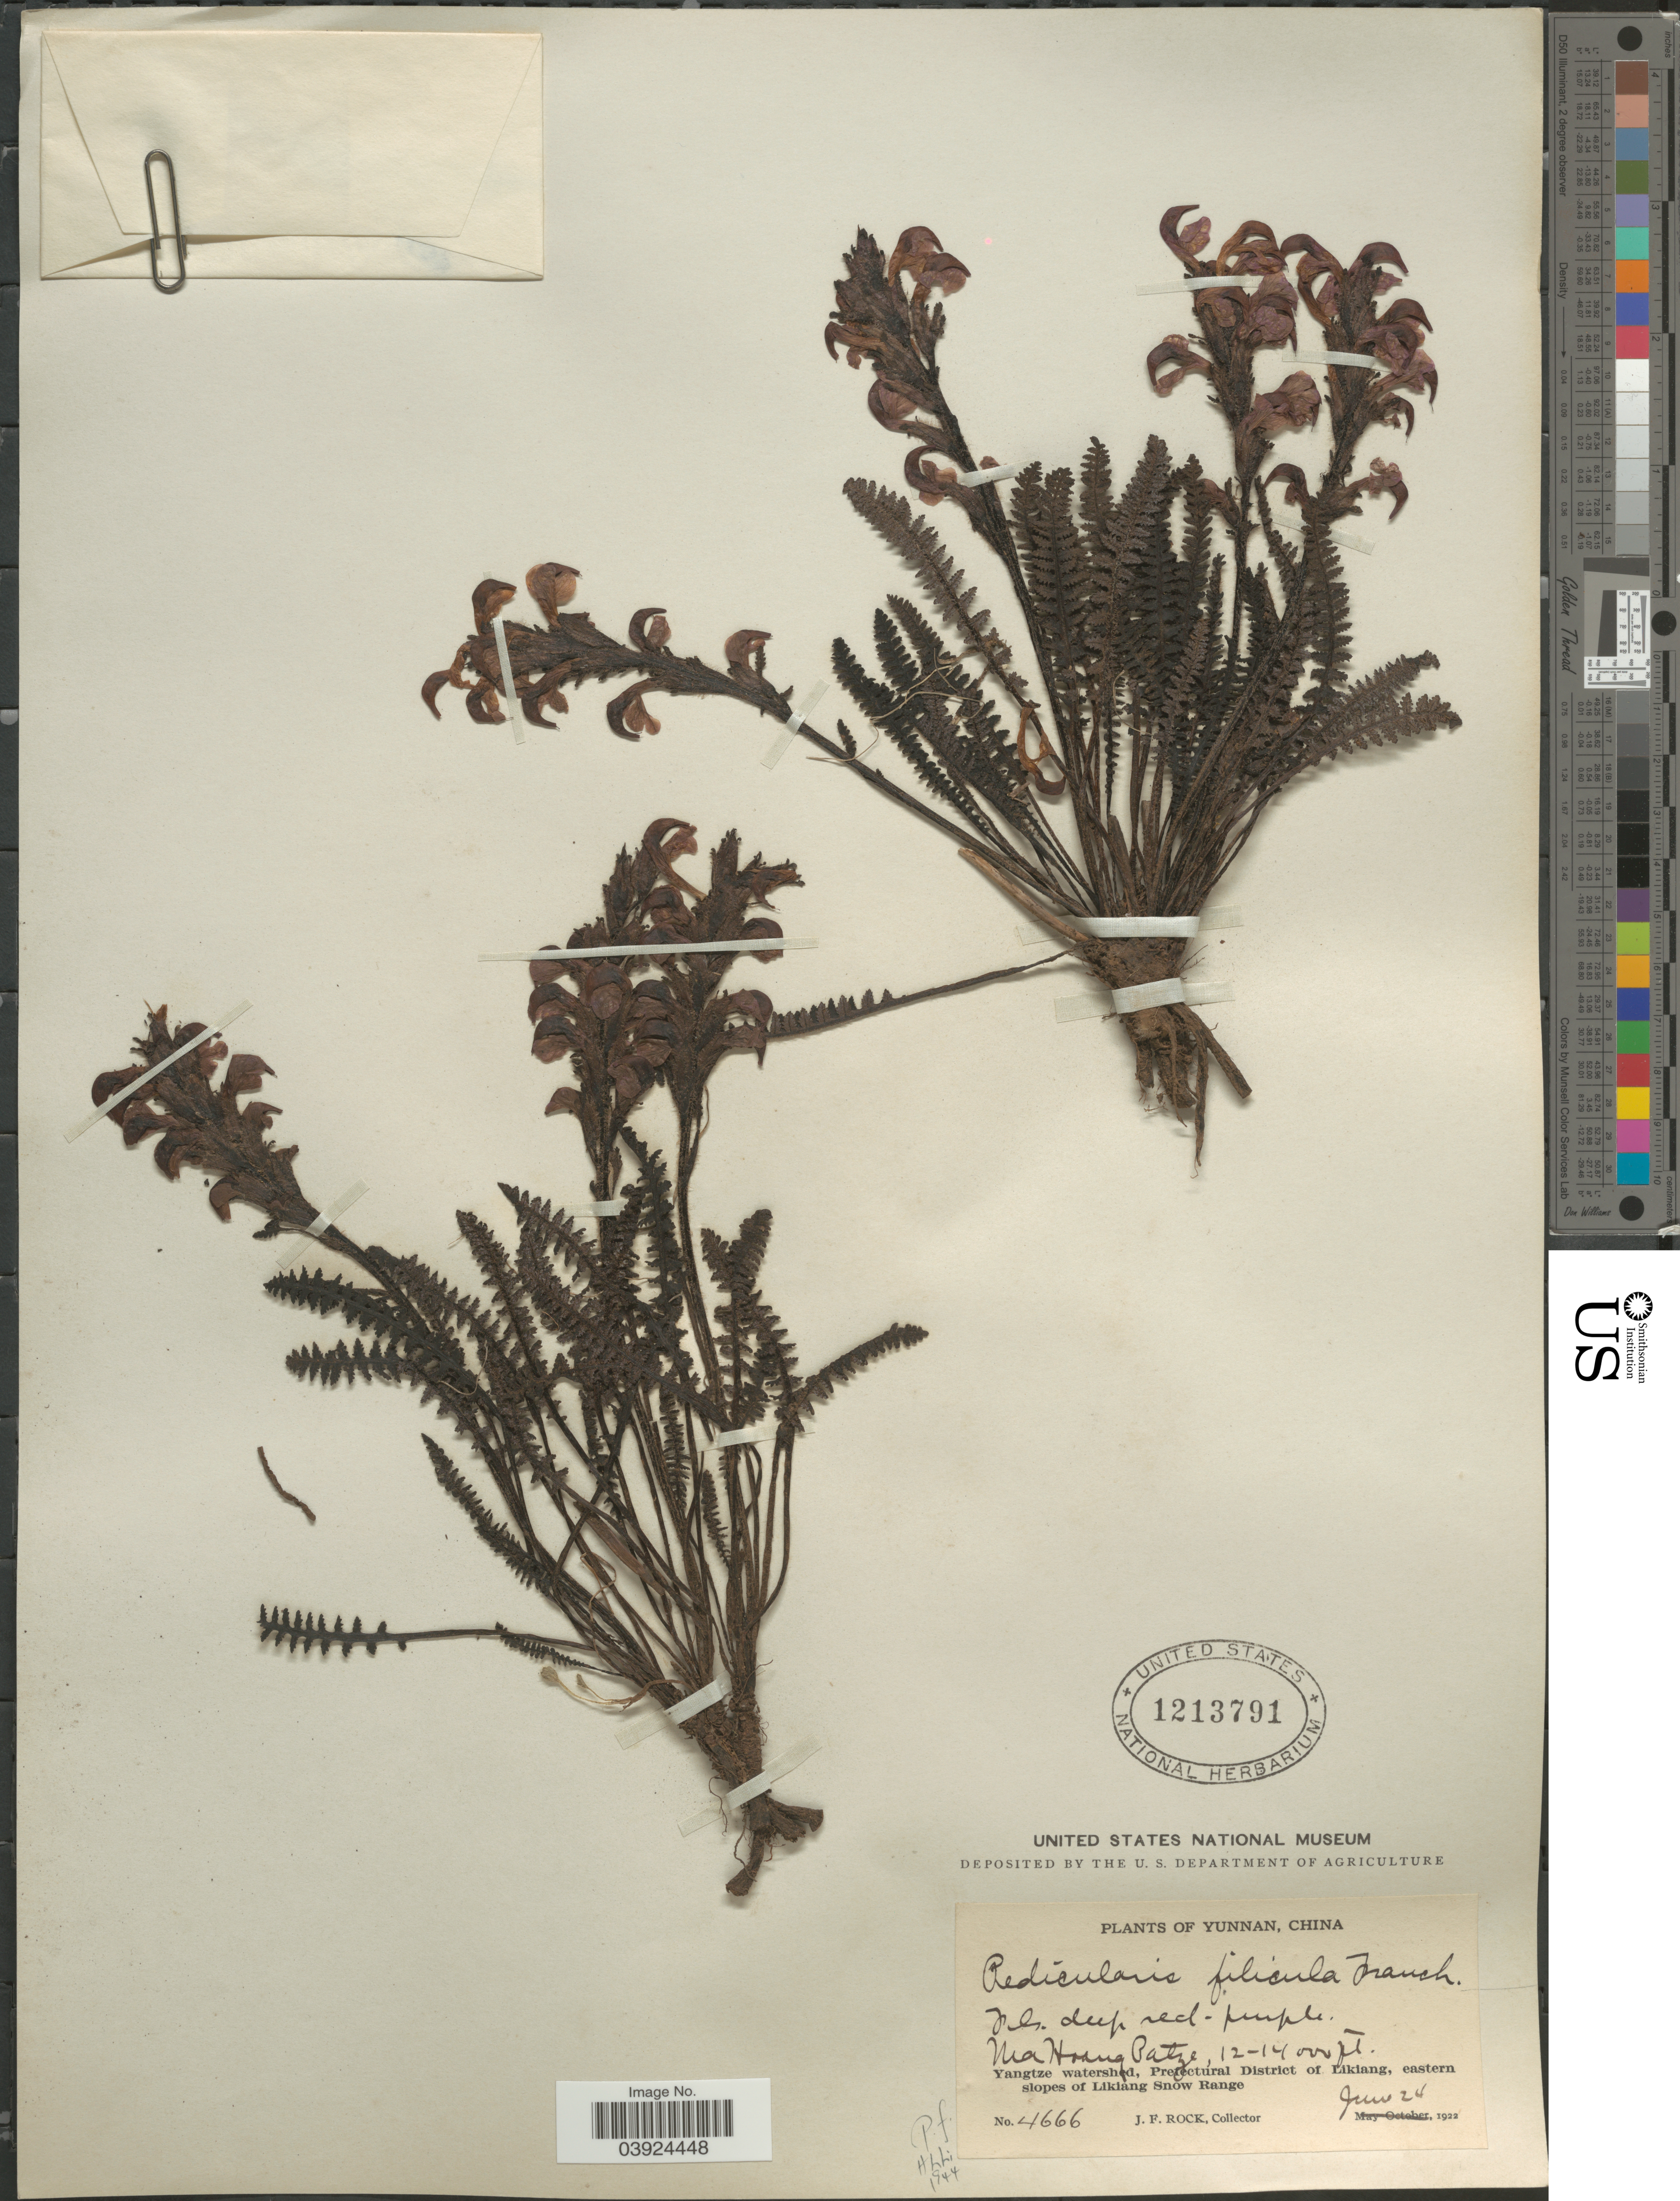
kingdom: Plantae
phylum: Tracheophyta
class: Magnoliopsida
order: Lamiales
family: Orobanchaceae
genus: Pedicularis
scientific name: Pedicularis filicula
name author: Franch. ex Maxim.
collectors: J. Rock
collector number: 4666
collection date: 1922-06-24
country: China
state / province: Yunnan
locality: Ma Hoang Patze. Yangtze watershed, Prefectural District of Likiang, eastern slopes of Likiang Snow Range.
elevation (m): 3658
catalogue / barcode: US 1213791